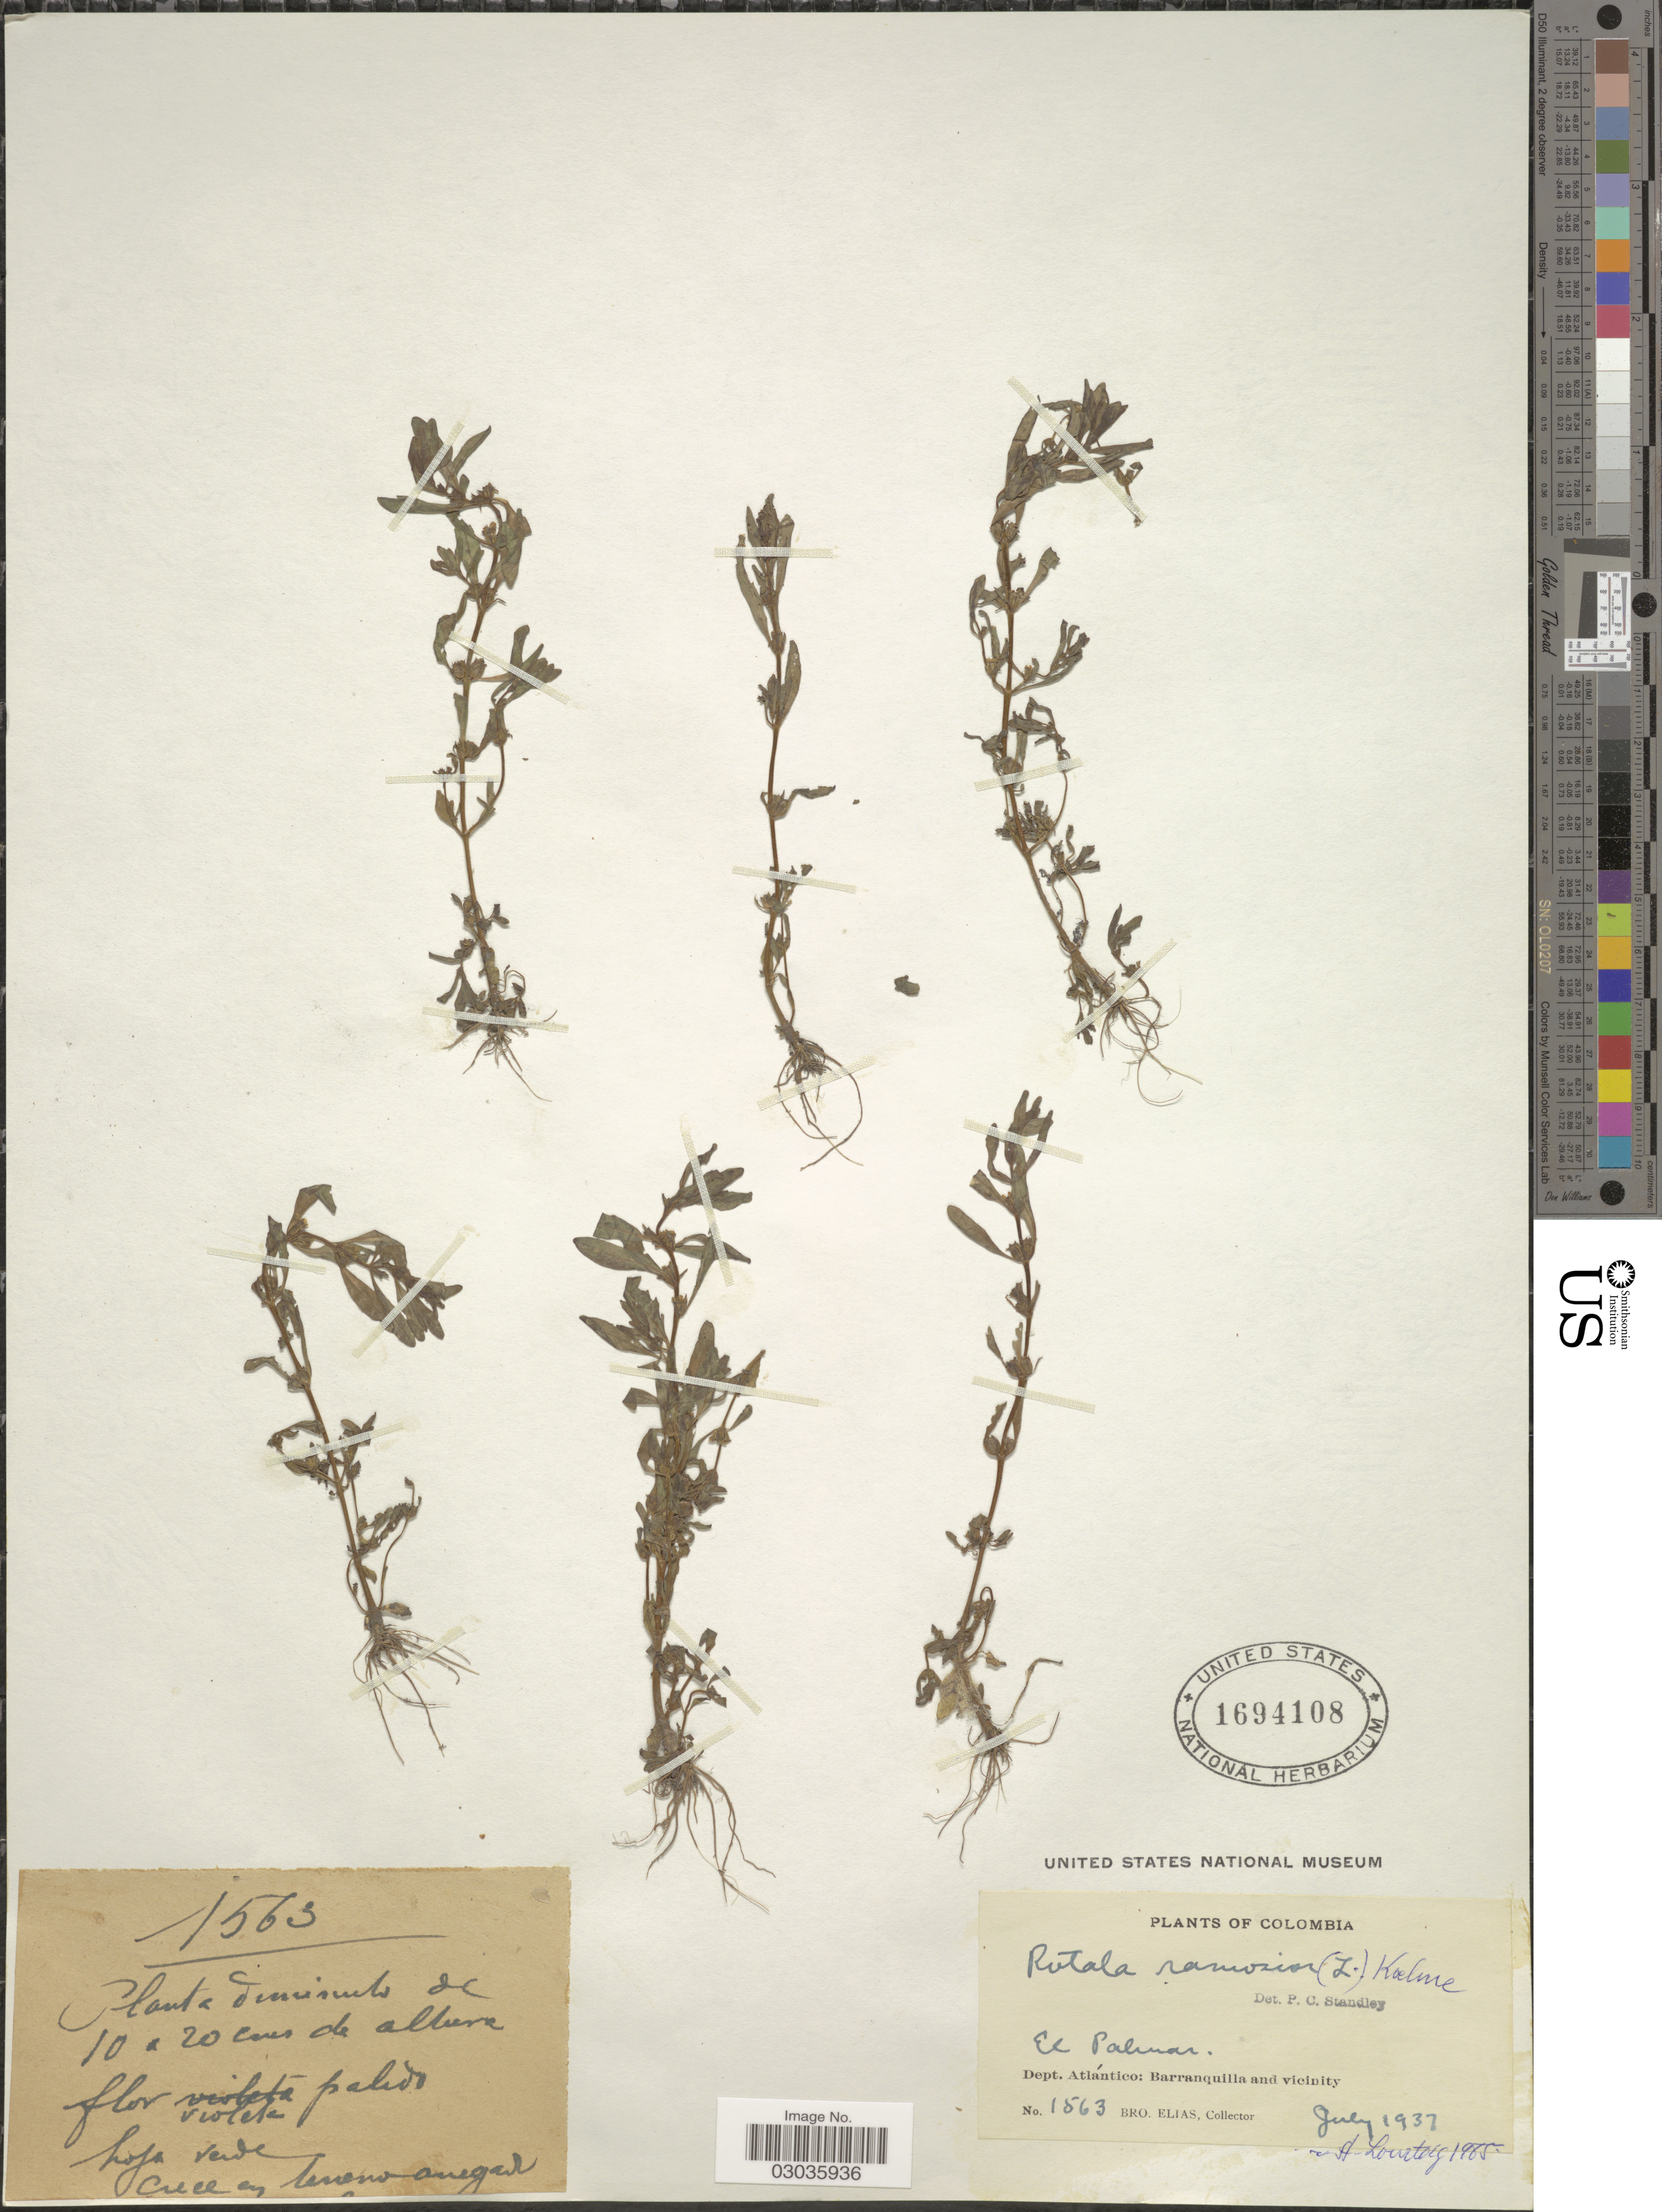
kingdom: Plantae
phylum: Tracheophyta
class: Magnoliopsida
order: Myrtales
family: Lythraceae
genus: Rotala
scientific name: Rotala ramosior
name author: (L.) Koehne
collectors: Bro. Elias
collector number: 1563*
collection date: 1937-07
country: Colombia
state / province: Atlántico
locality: El Palmar, Dept. Atlántico: Barranquilla and vicinity.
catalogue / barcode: US 1694108